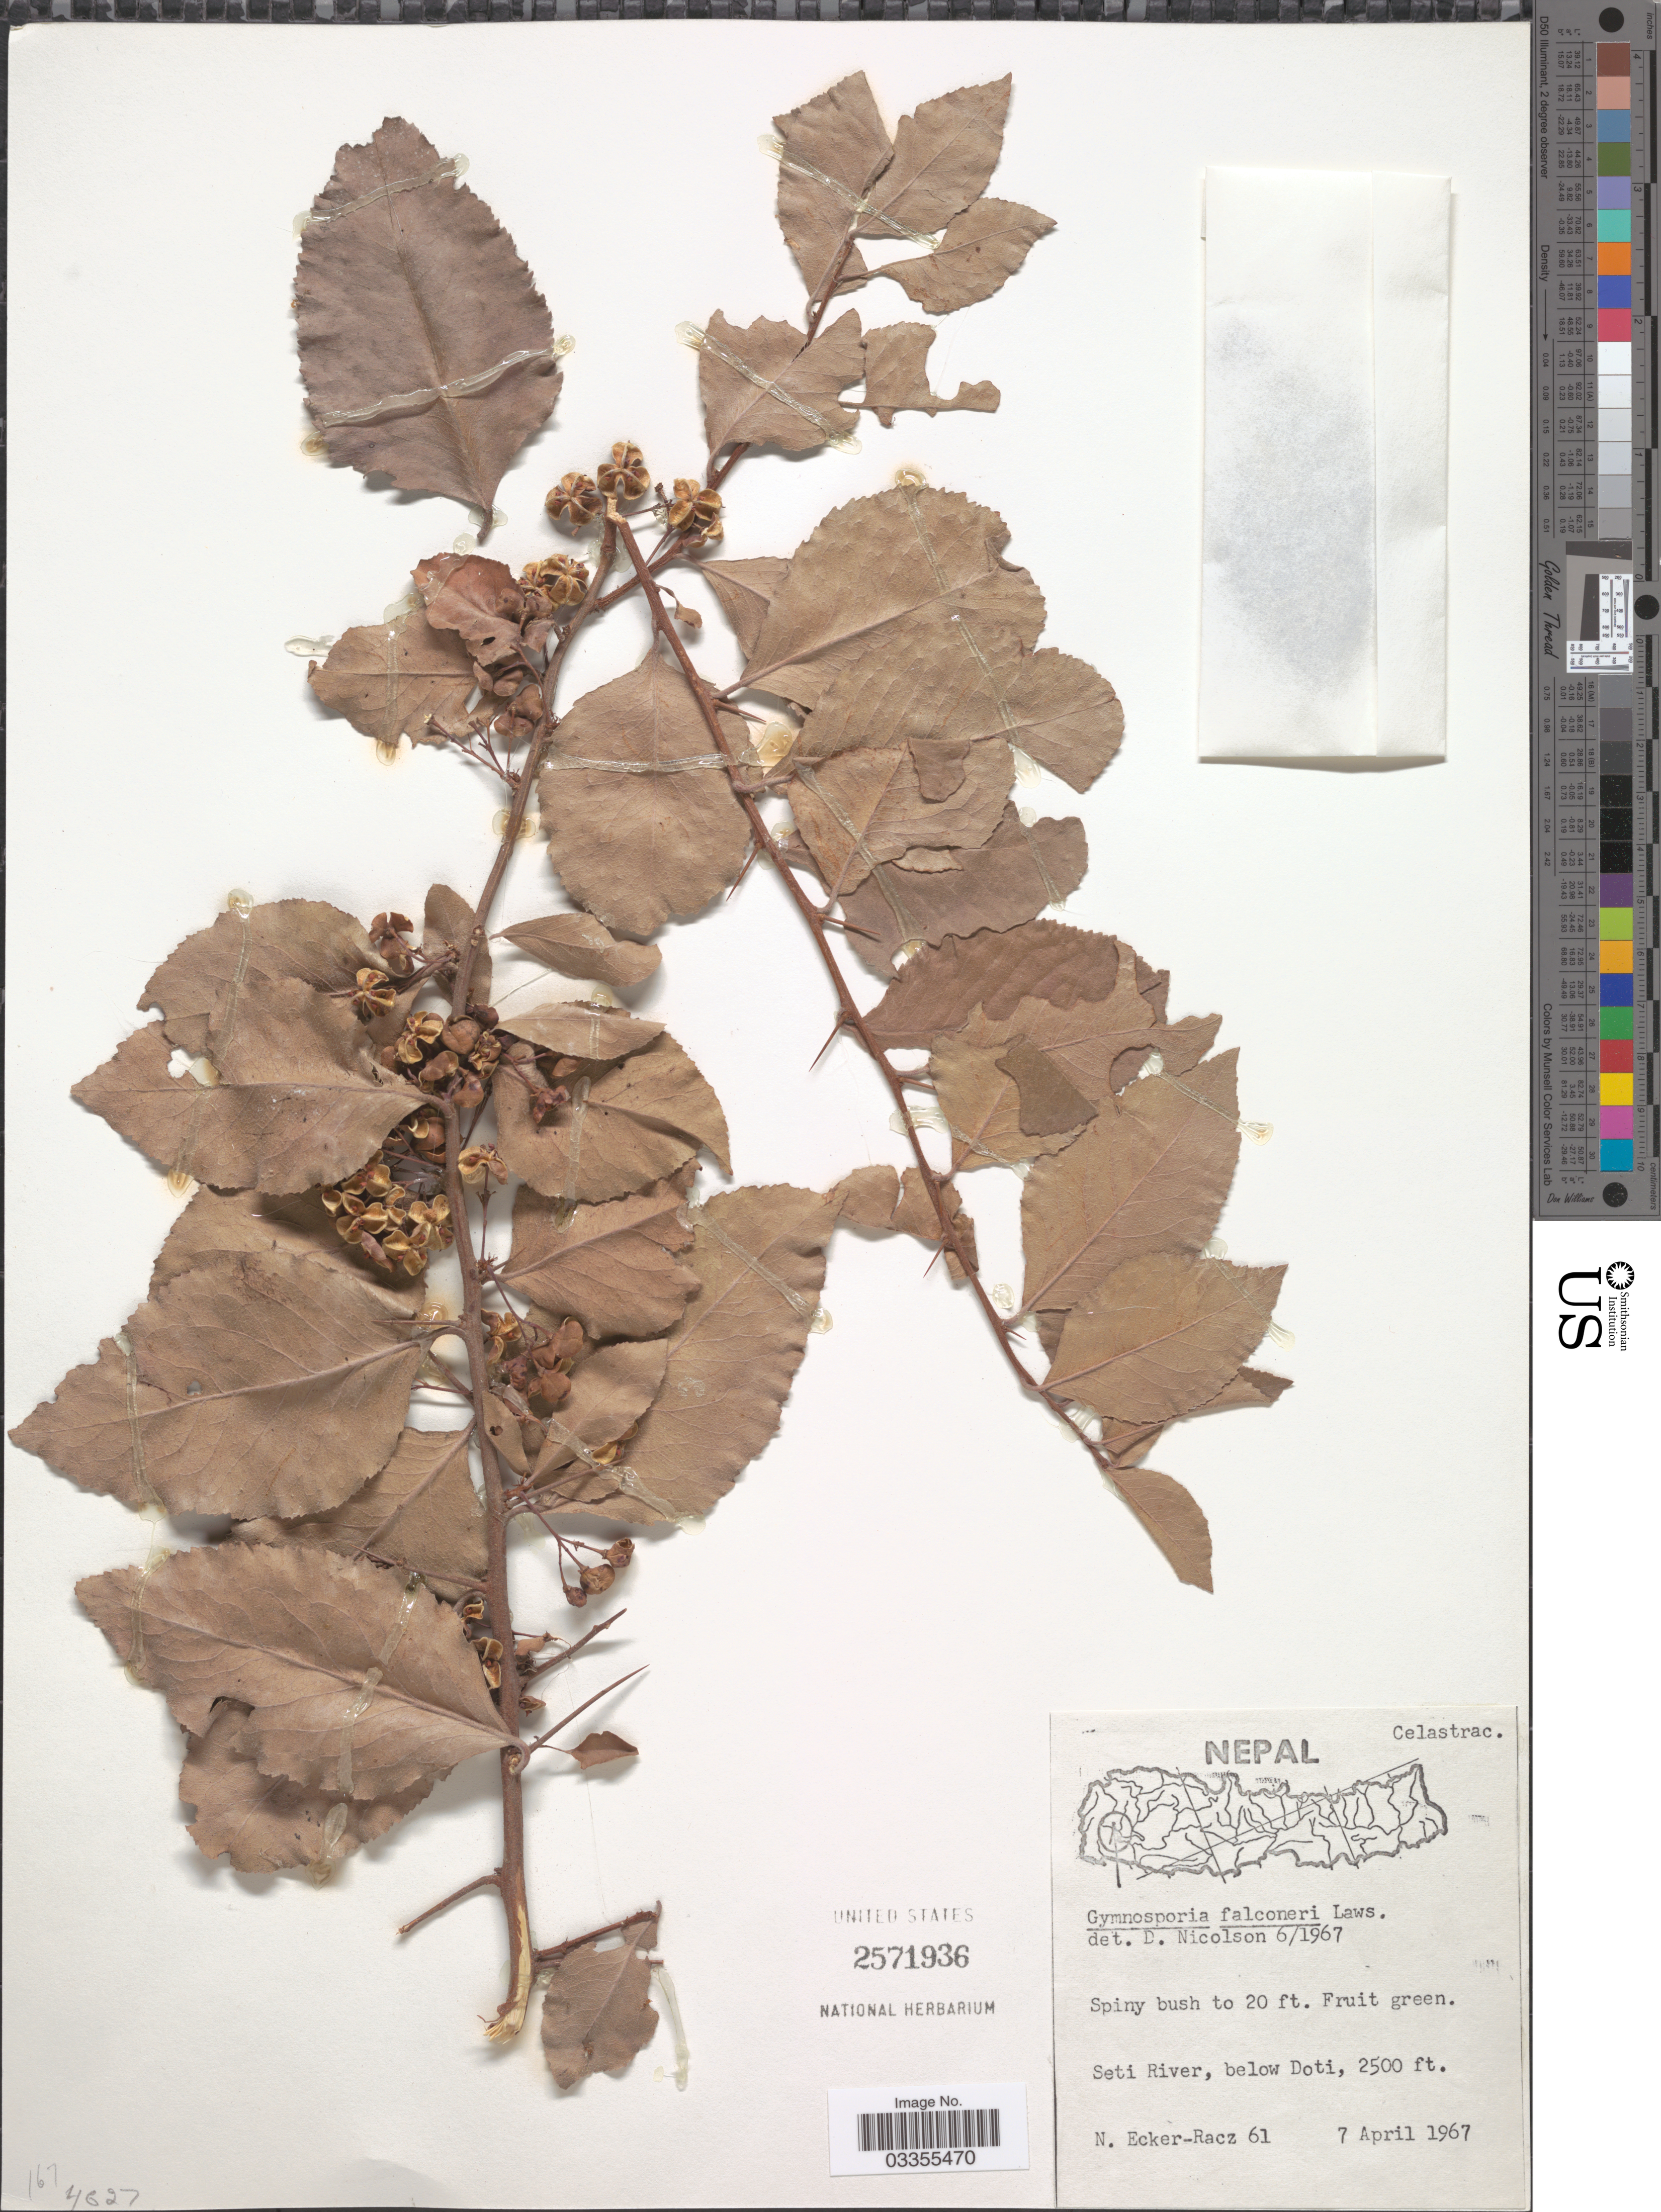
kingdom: Plantae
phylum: Tracheophyta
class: Magnoliopsida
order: Celastrales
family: Celastraceae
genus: Gymnosporia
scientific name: Gymnosporia falconeri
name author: M.A. Lawson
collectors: N. Ecker-Racz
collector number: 61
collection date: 1967-04-07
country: Nepal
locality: Seti River, below Doti.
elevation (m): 762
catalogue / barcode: US 2571936